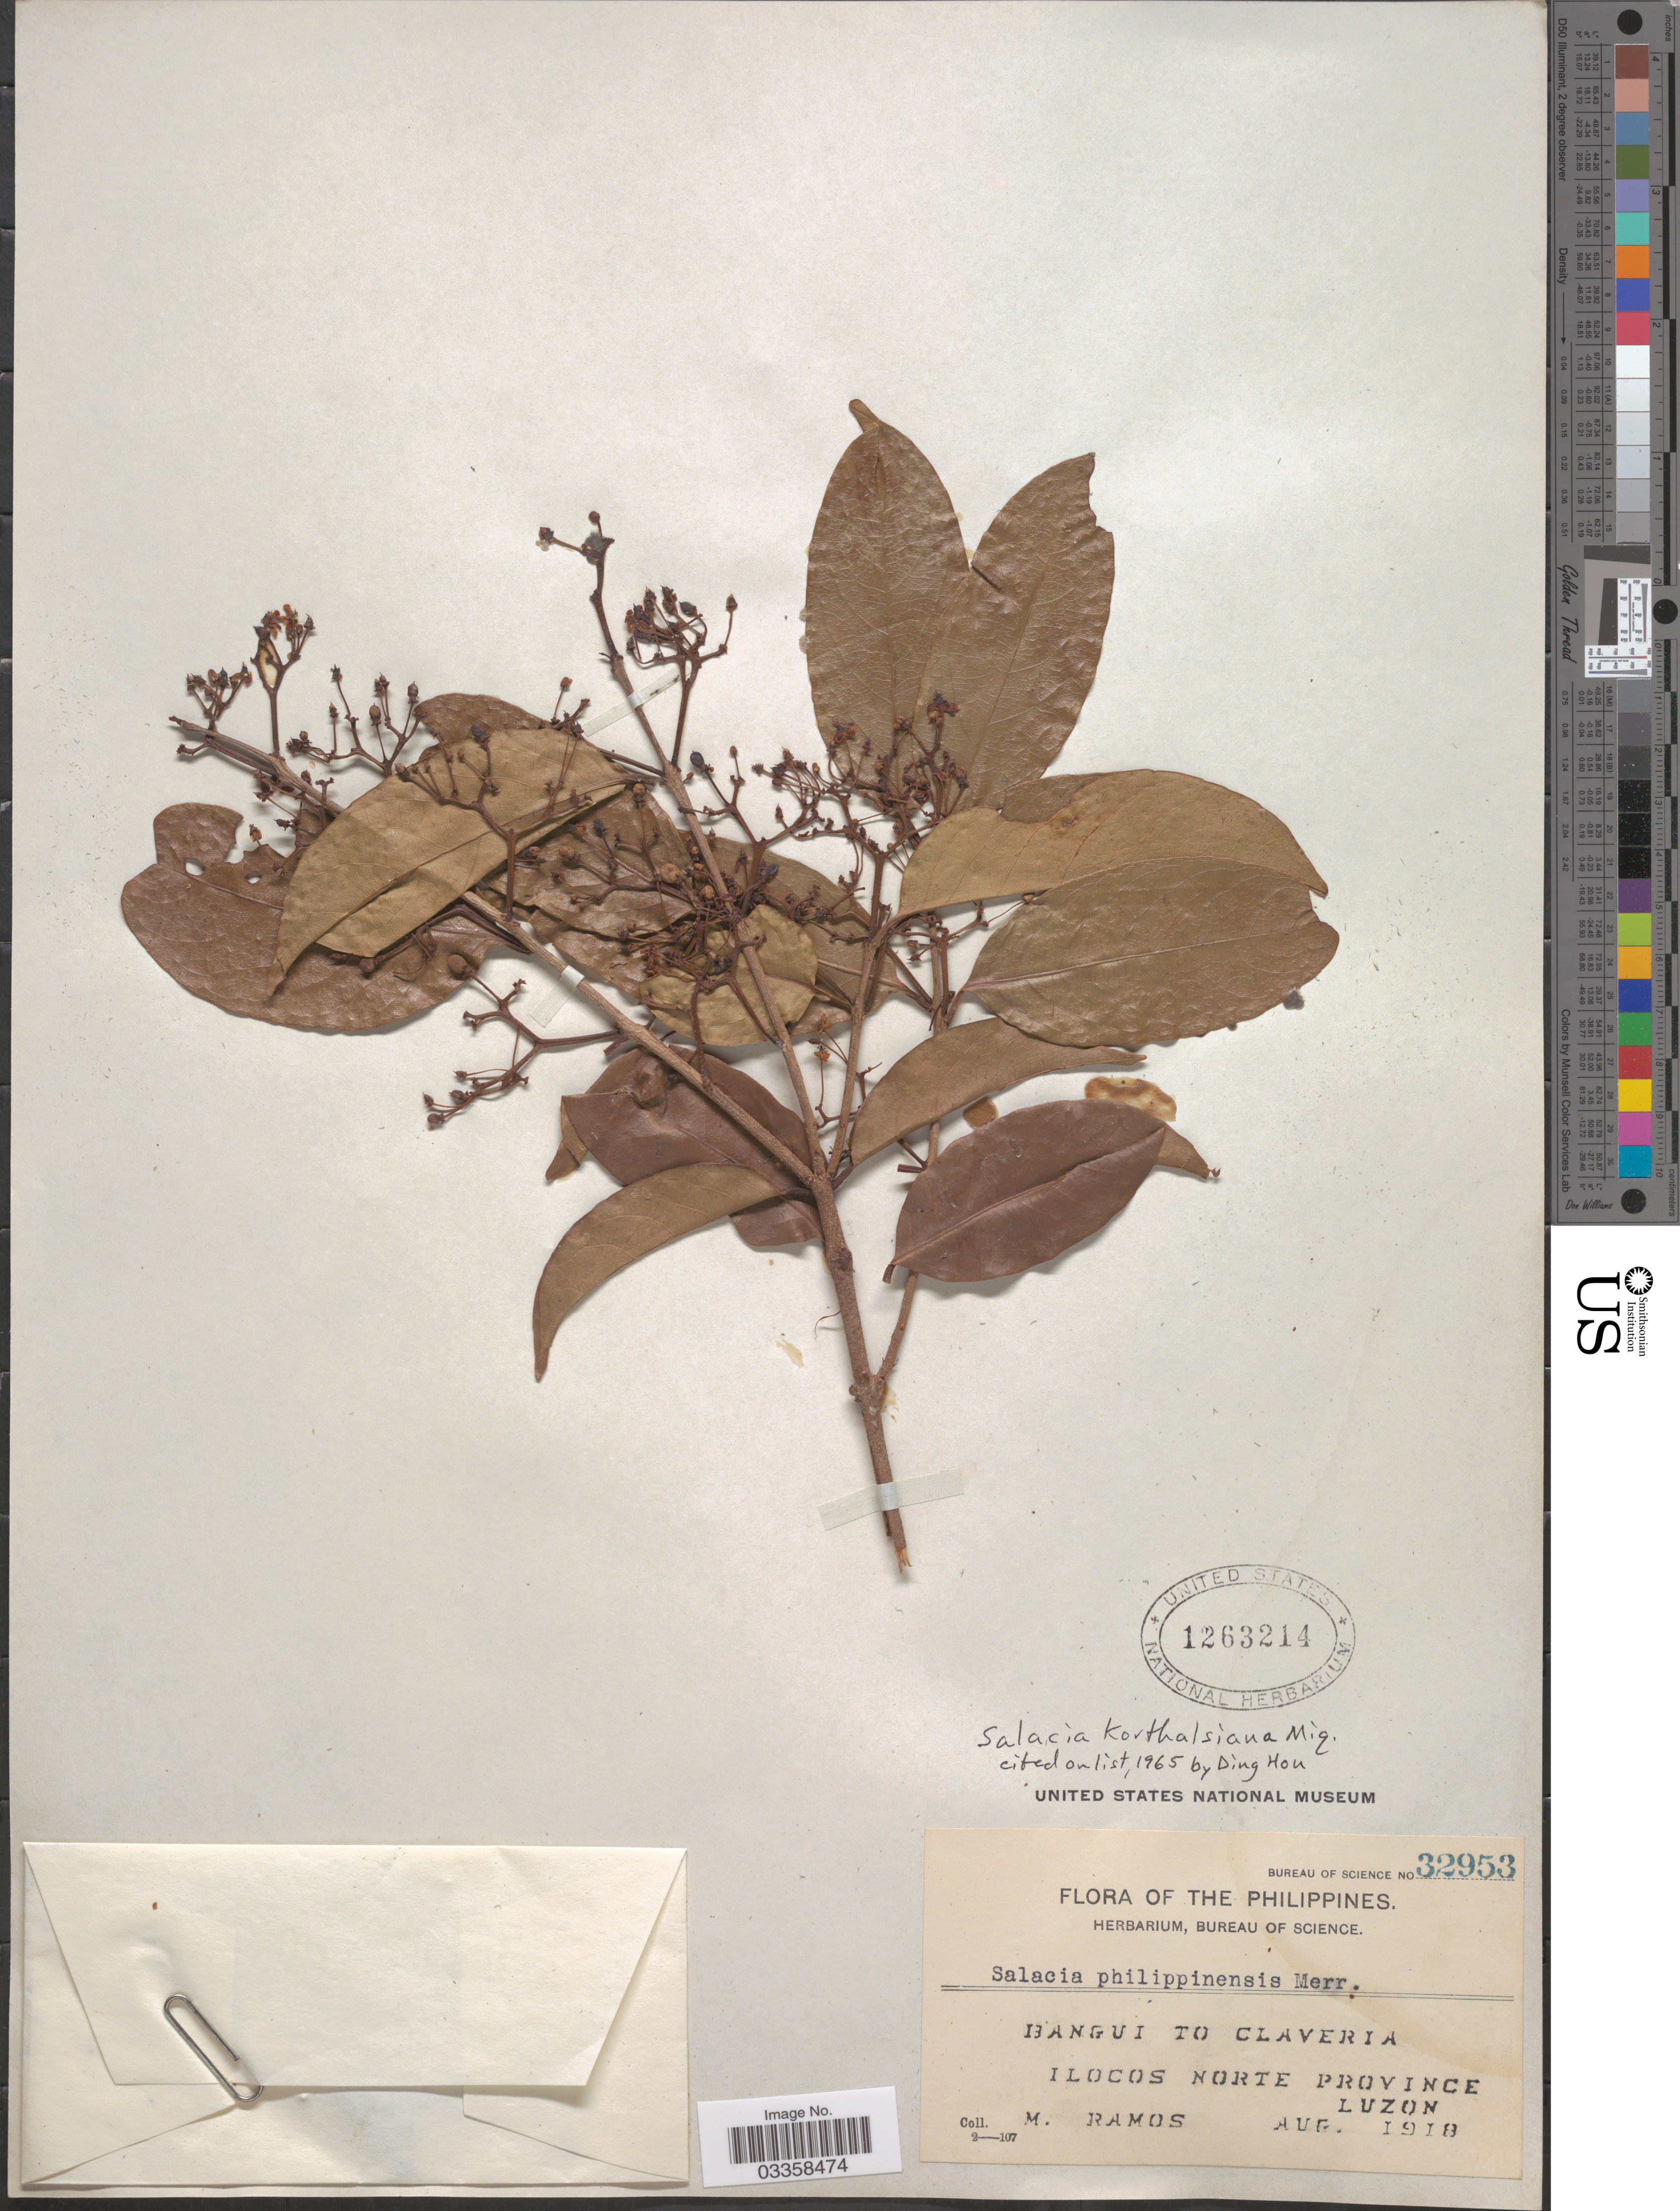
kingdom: Plantae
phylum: Tracheophyta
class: Magnoliopsida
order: Celastrales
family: Celastraceae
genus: Salacia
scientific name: Salacia korthalsiana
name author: Miq.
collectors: M. Ramos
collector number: Bureau of Science 32953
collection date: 1918-08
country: Philippines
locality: Bangui to Claveria. Ilocos Norte Province. Luzon.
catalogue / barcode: US 1263214